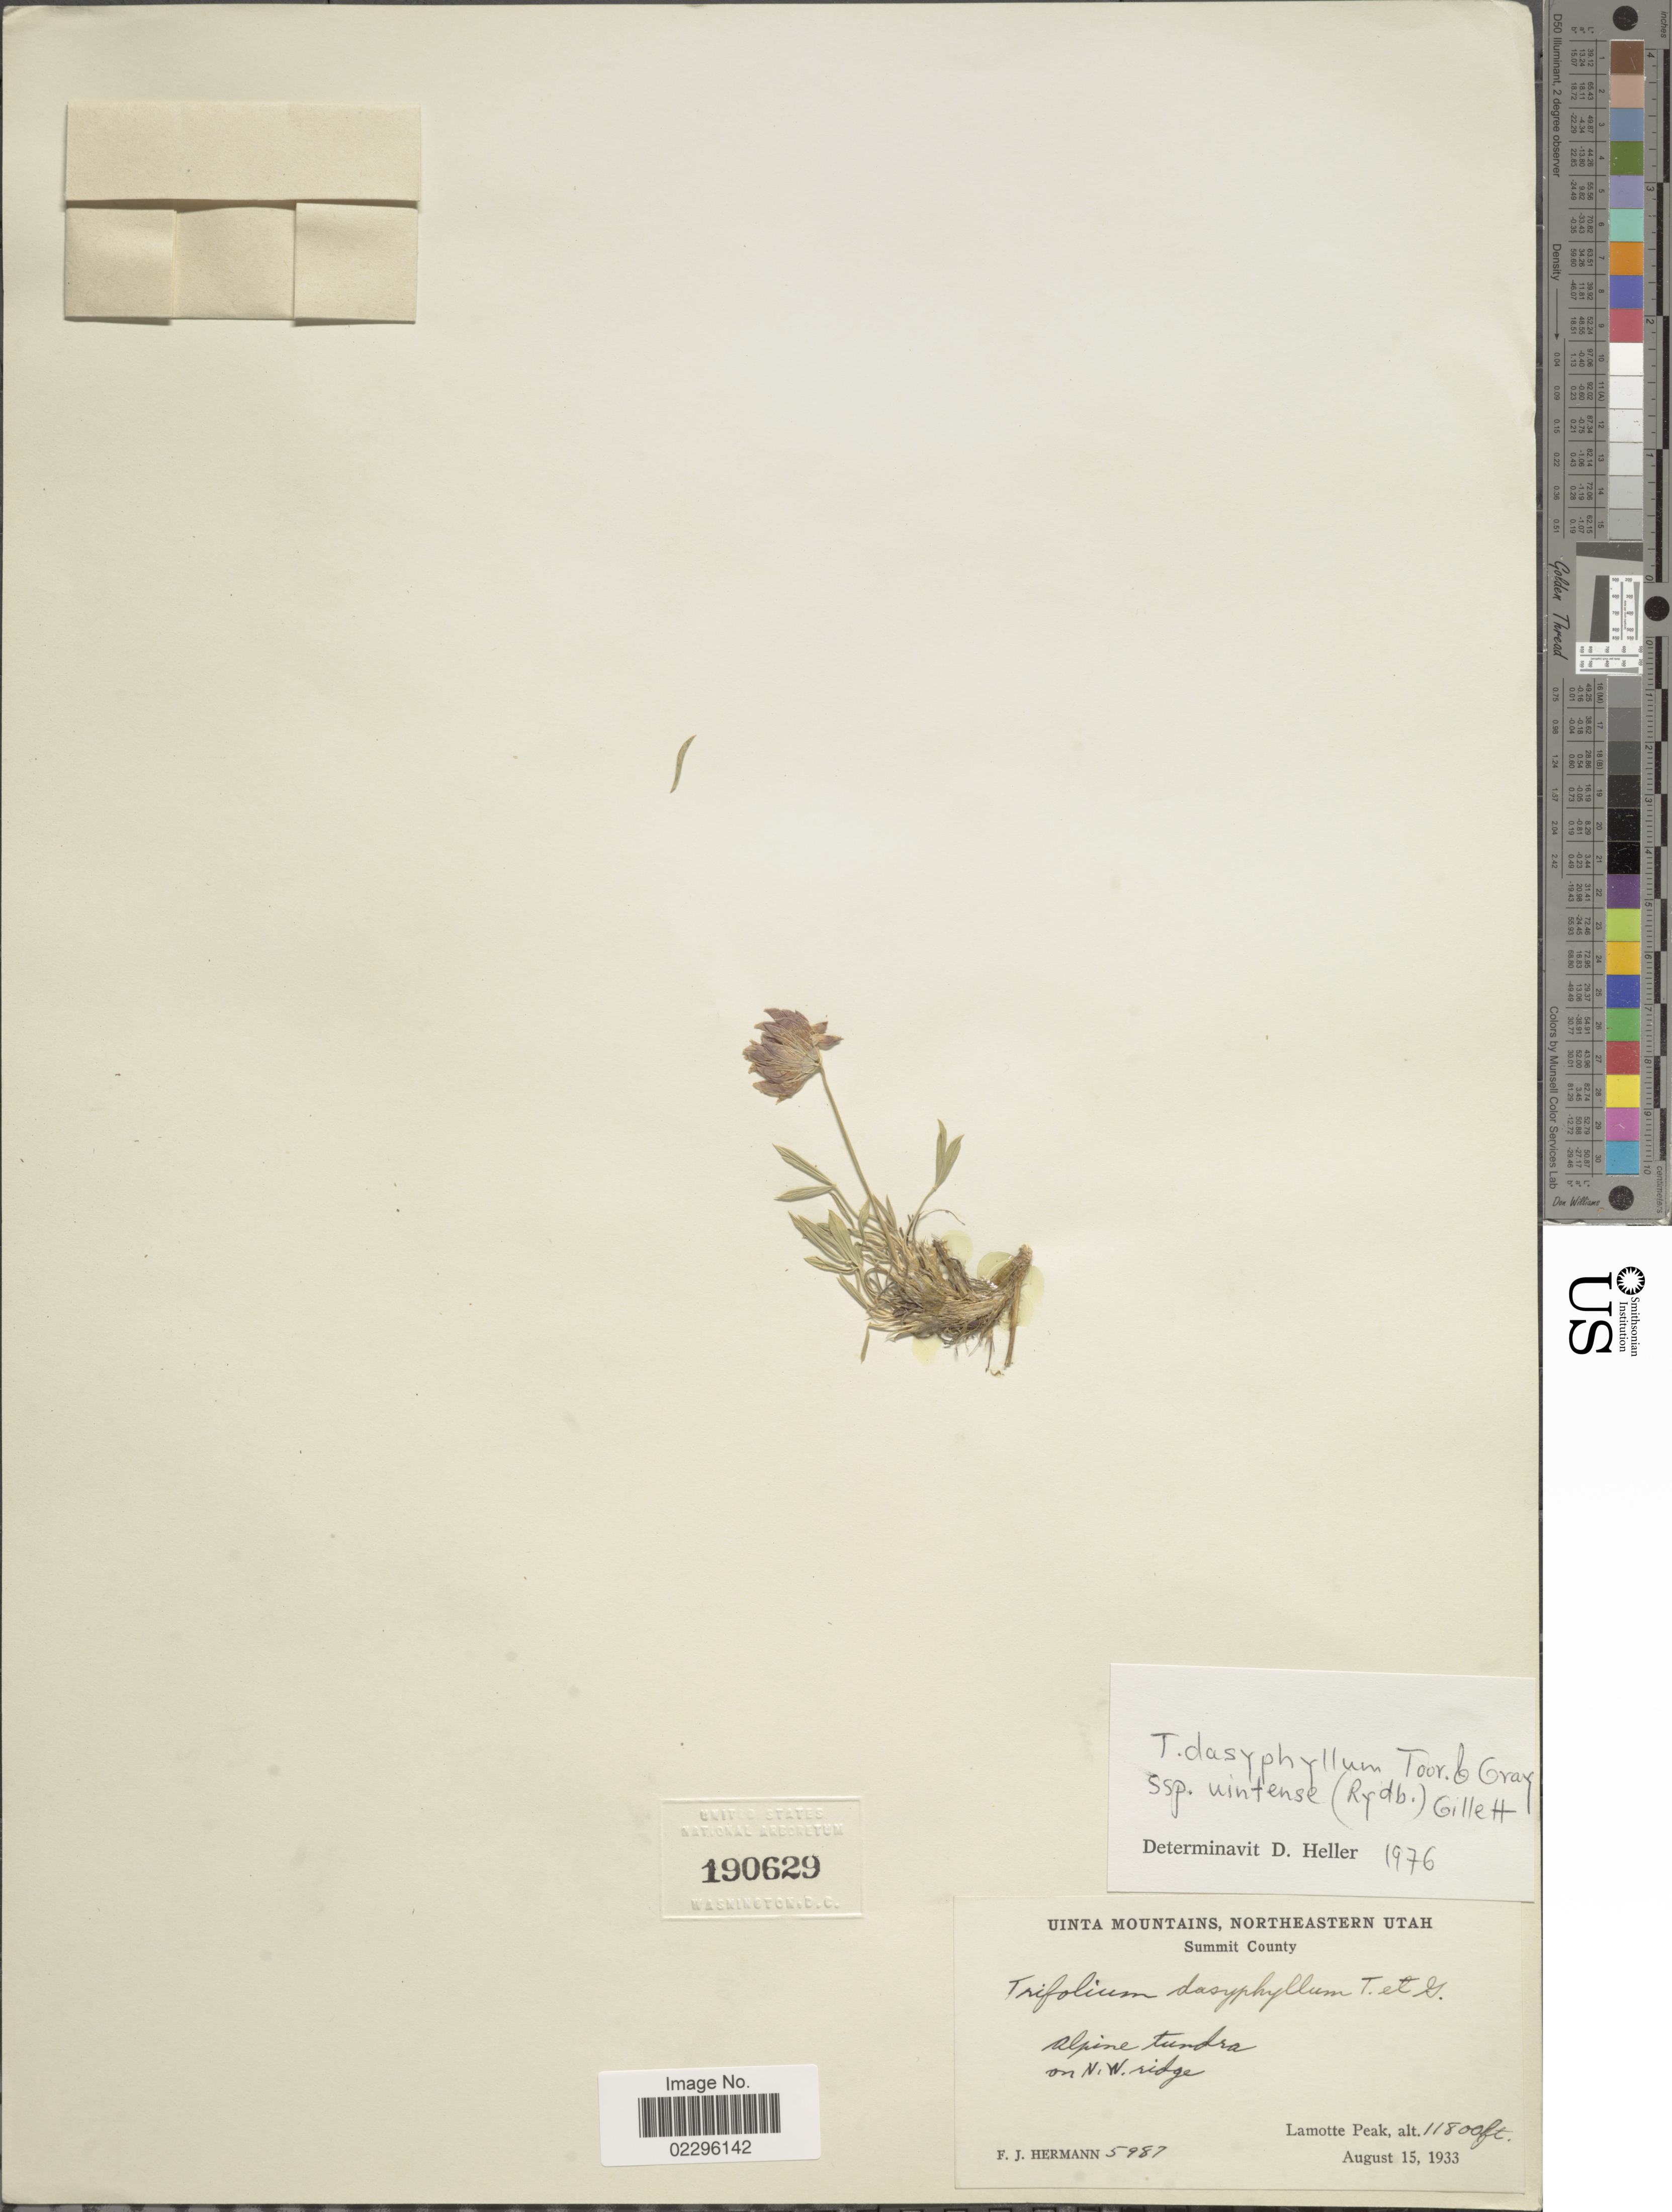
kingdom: Plantae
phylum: Tracheophyta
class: Magnoliopsida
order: Fabales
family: Fabaceae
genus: Trifolium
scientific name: Trifolium dasyphyllum subsp. uintense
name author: (Rydb.) J.M. Gillett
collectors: F. J. Hermann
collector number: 5987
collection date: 1933-08-15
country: United States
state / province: Utah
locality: Uinta Mountains, Northeastern Utah, Summit County, alpine tundra on N.W. ridge, Lamotte Peak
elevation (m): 3597